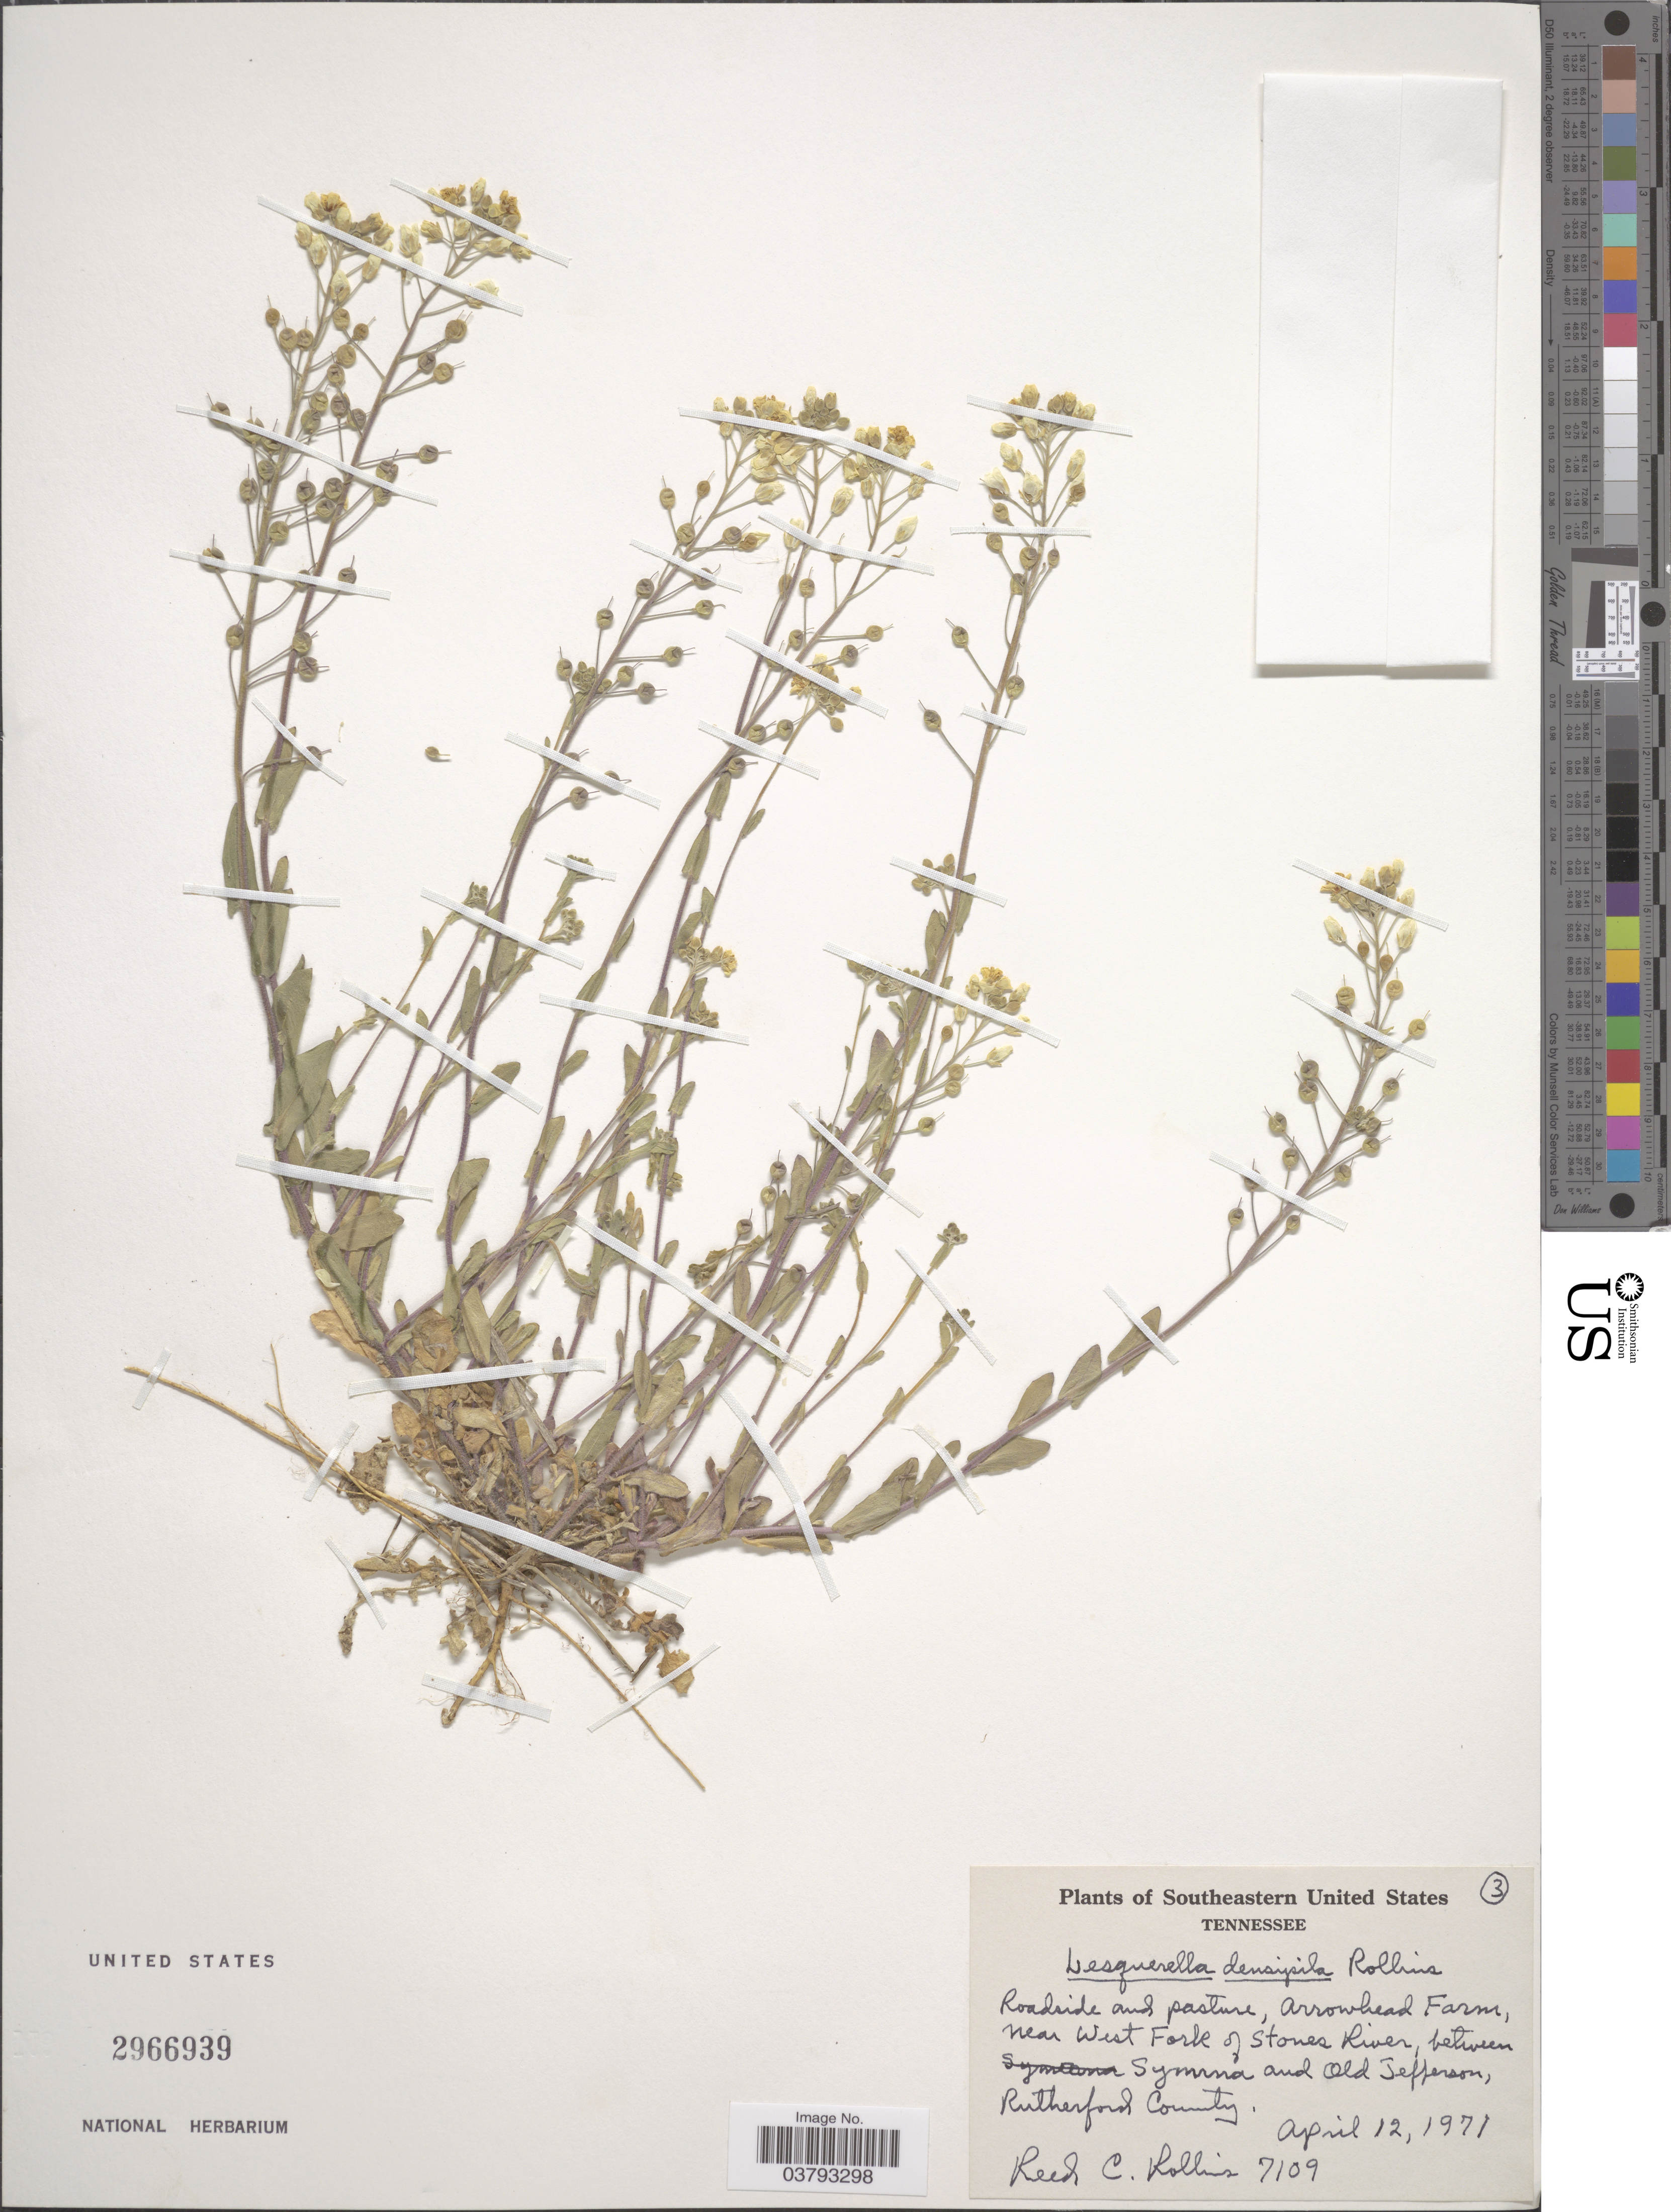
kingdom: Plantae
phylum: Tracheophyta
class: Magnoliopsida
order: Brassicales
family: Brassicaceae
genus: Lesquerella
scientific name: Lesquerella densipila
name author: Rollins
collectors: R. C. Rollins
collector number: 7109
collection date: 1971-04-12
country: United States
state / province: Tennessee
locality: Southeastern United States. Arrowhead Farm, near West Fork of Stones River, between Smyrna and Old Jefferson, Rutherford County.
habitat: roadside and pasture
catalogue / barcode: US 2966939